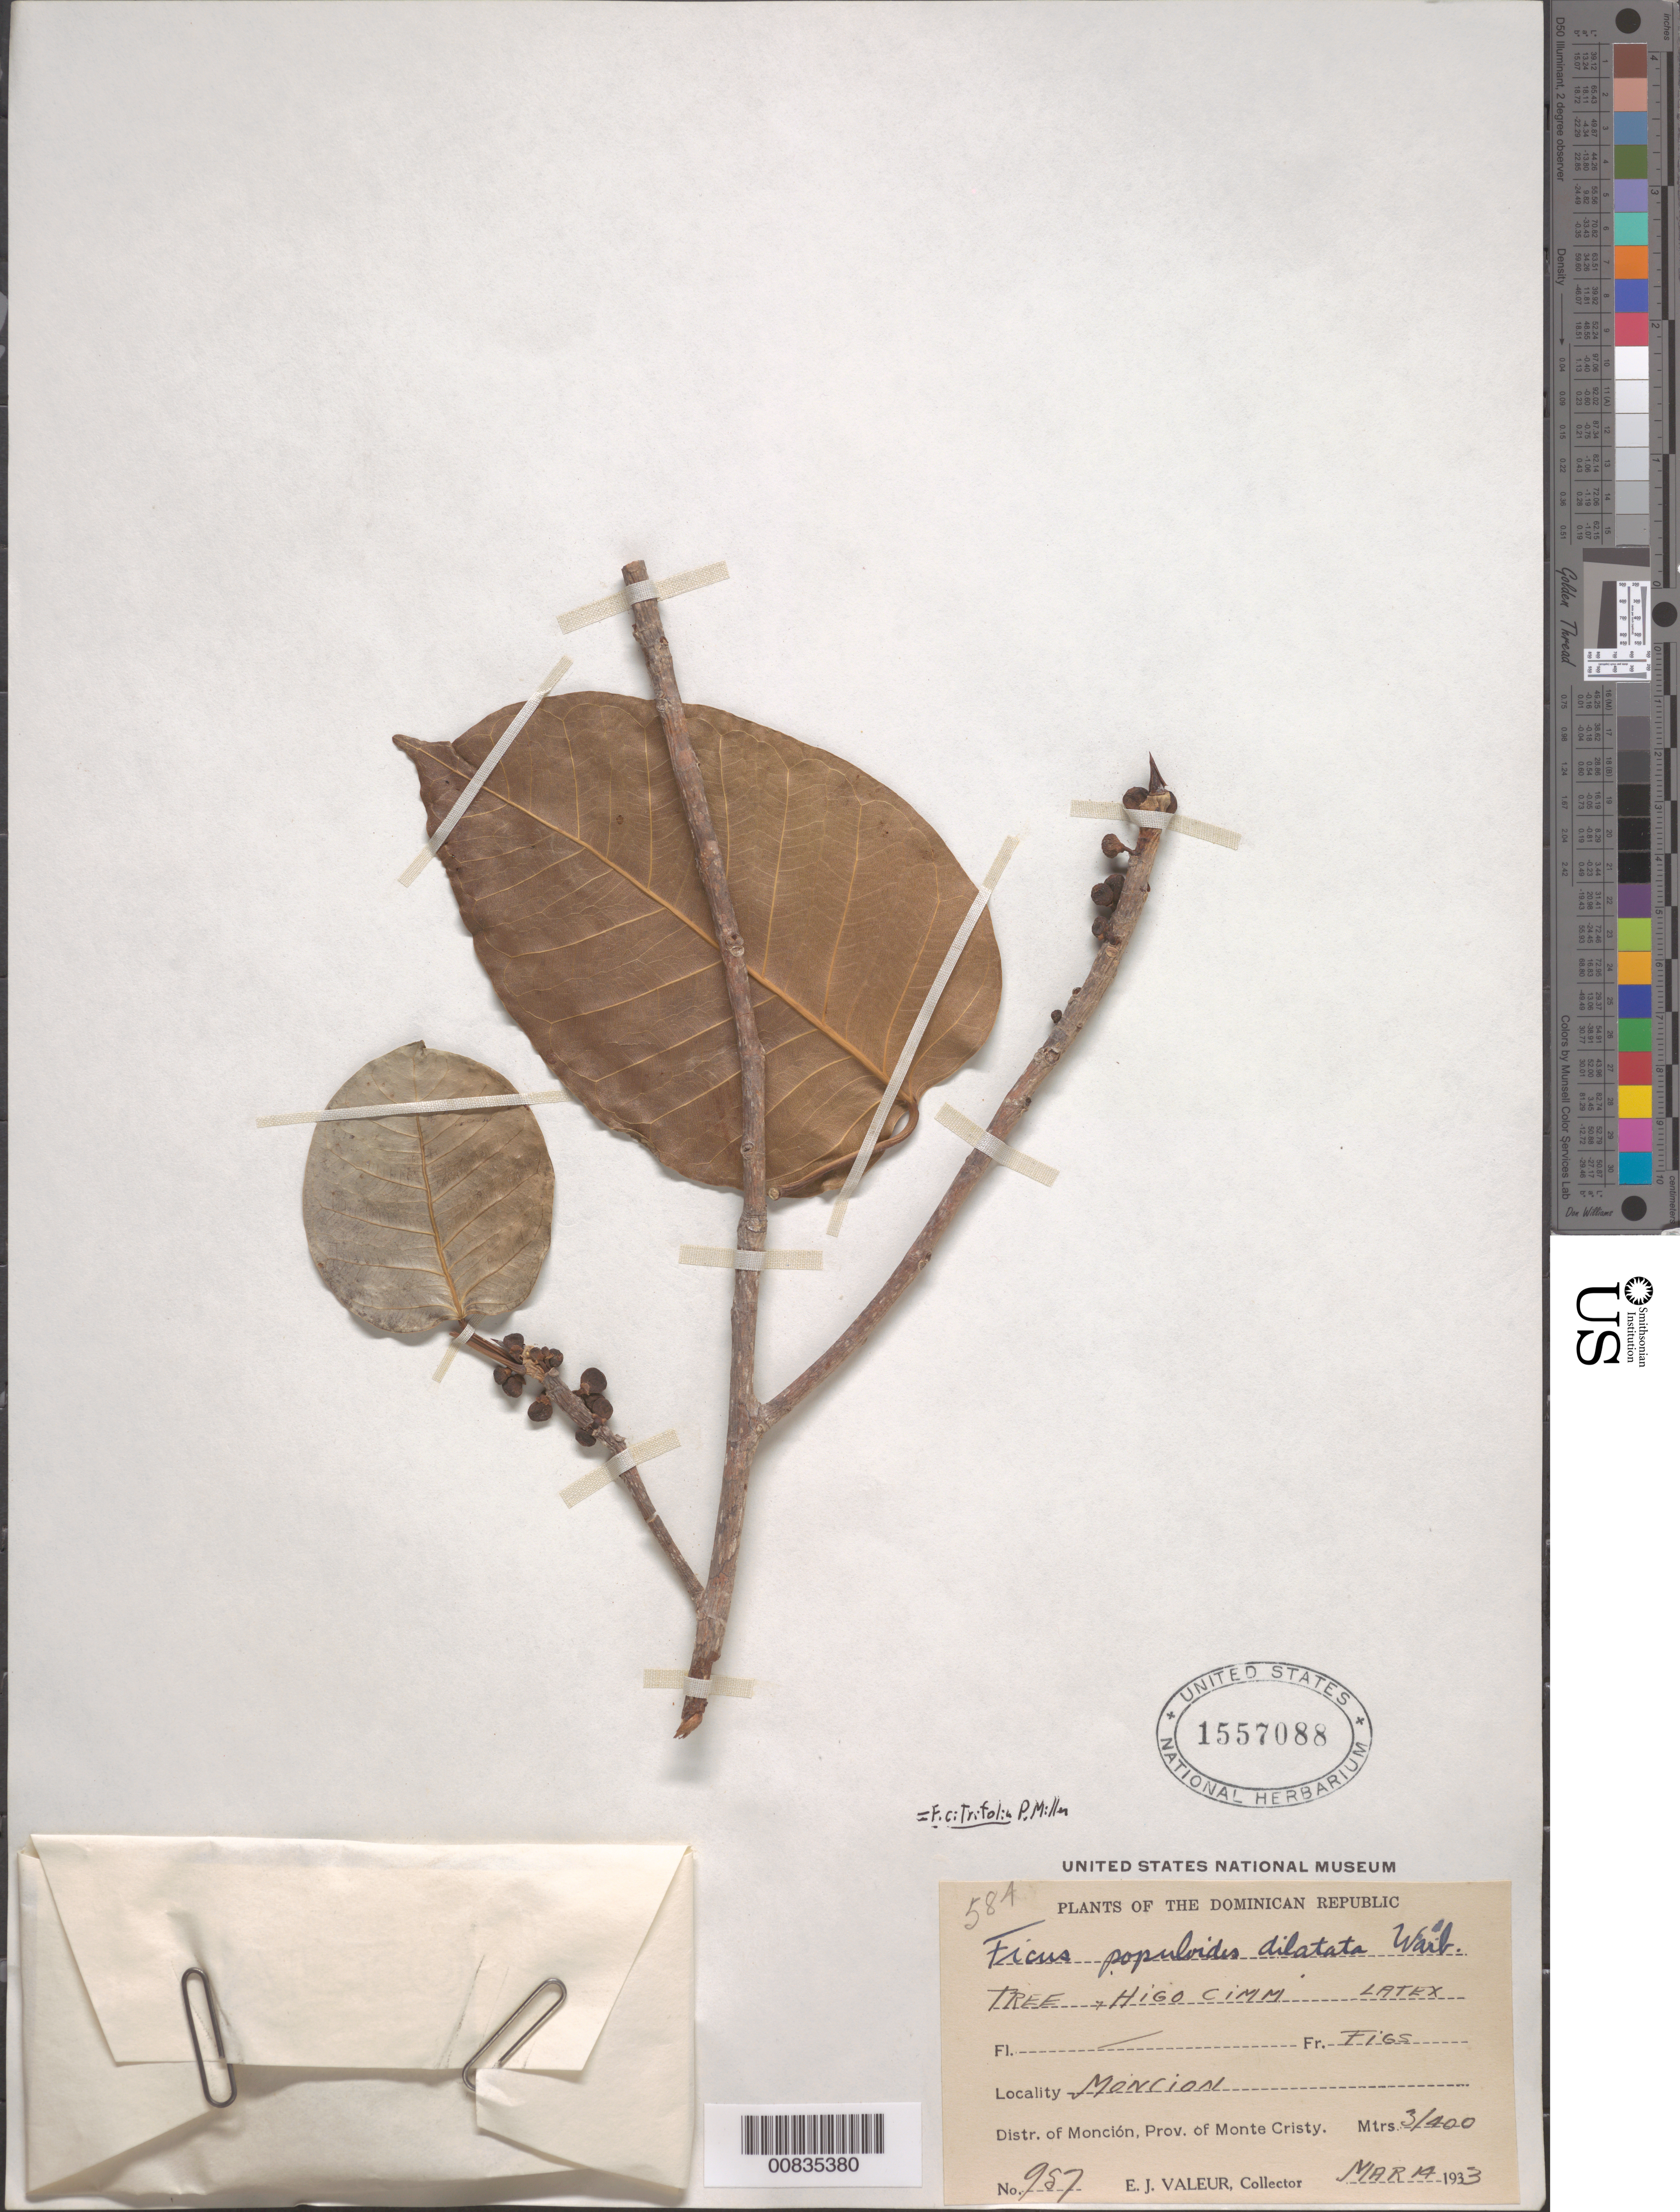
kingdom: Plantae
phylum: Tracheophyta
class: Magnoliopsida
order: Rosales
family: Moraceae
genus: Ficus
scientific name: Ficus citrifolia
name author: Mill.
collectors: E. Valeur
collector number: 957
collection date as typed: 14 Mar 1933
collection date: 1933-03-14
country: Dominican Republic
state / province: Monte Cristi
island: Hispaniola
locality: Monción. Distr. of Monción.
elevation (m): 300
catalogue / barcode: US 1557088